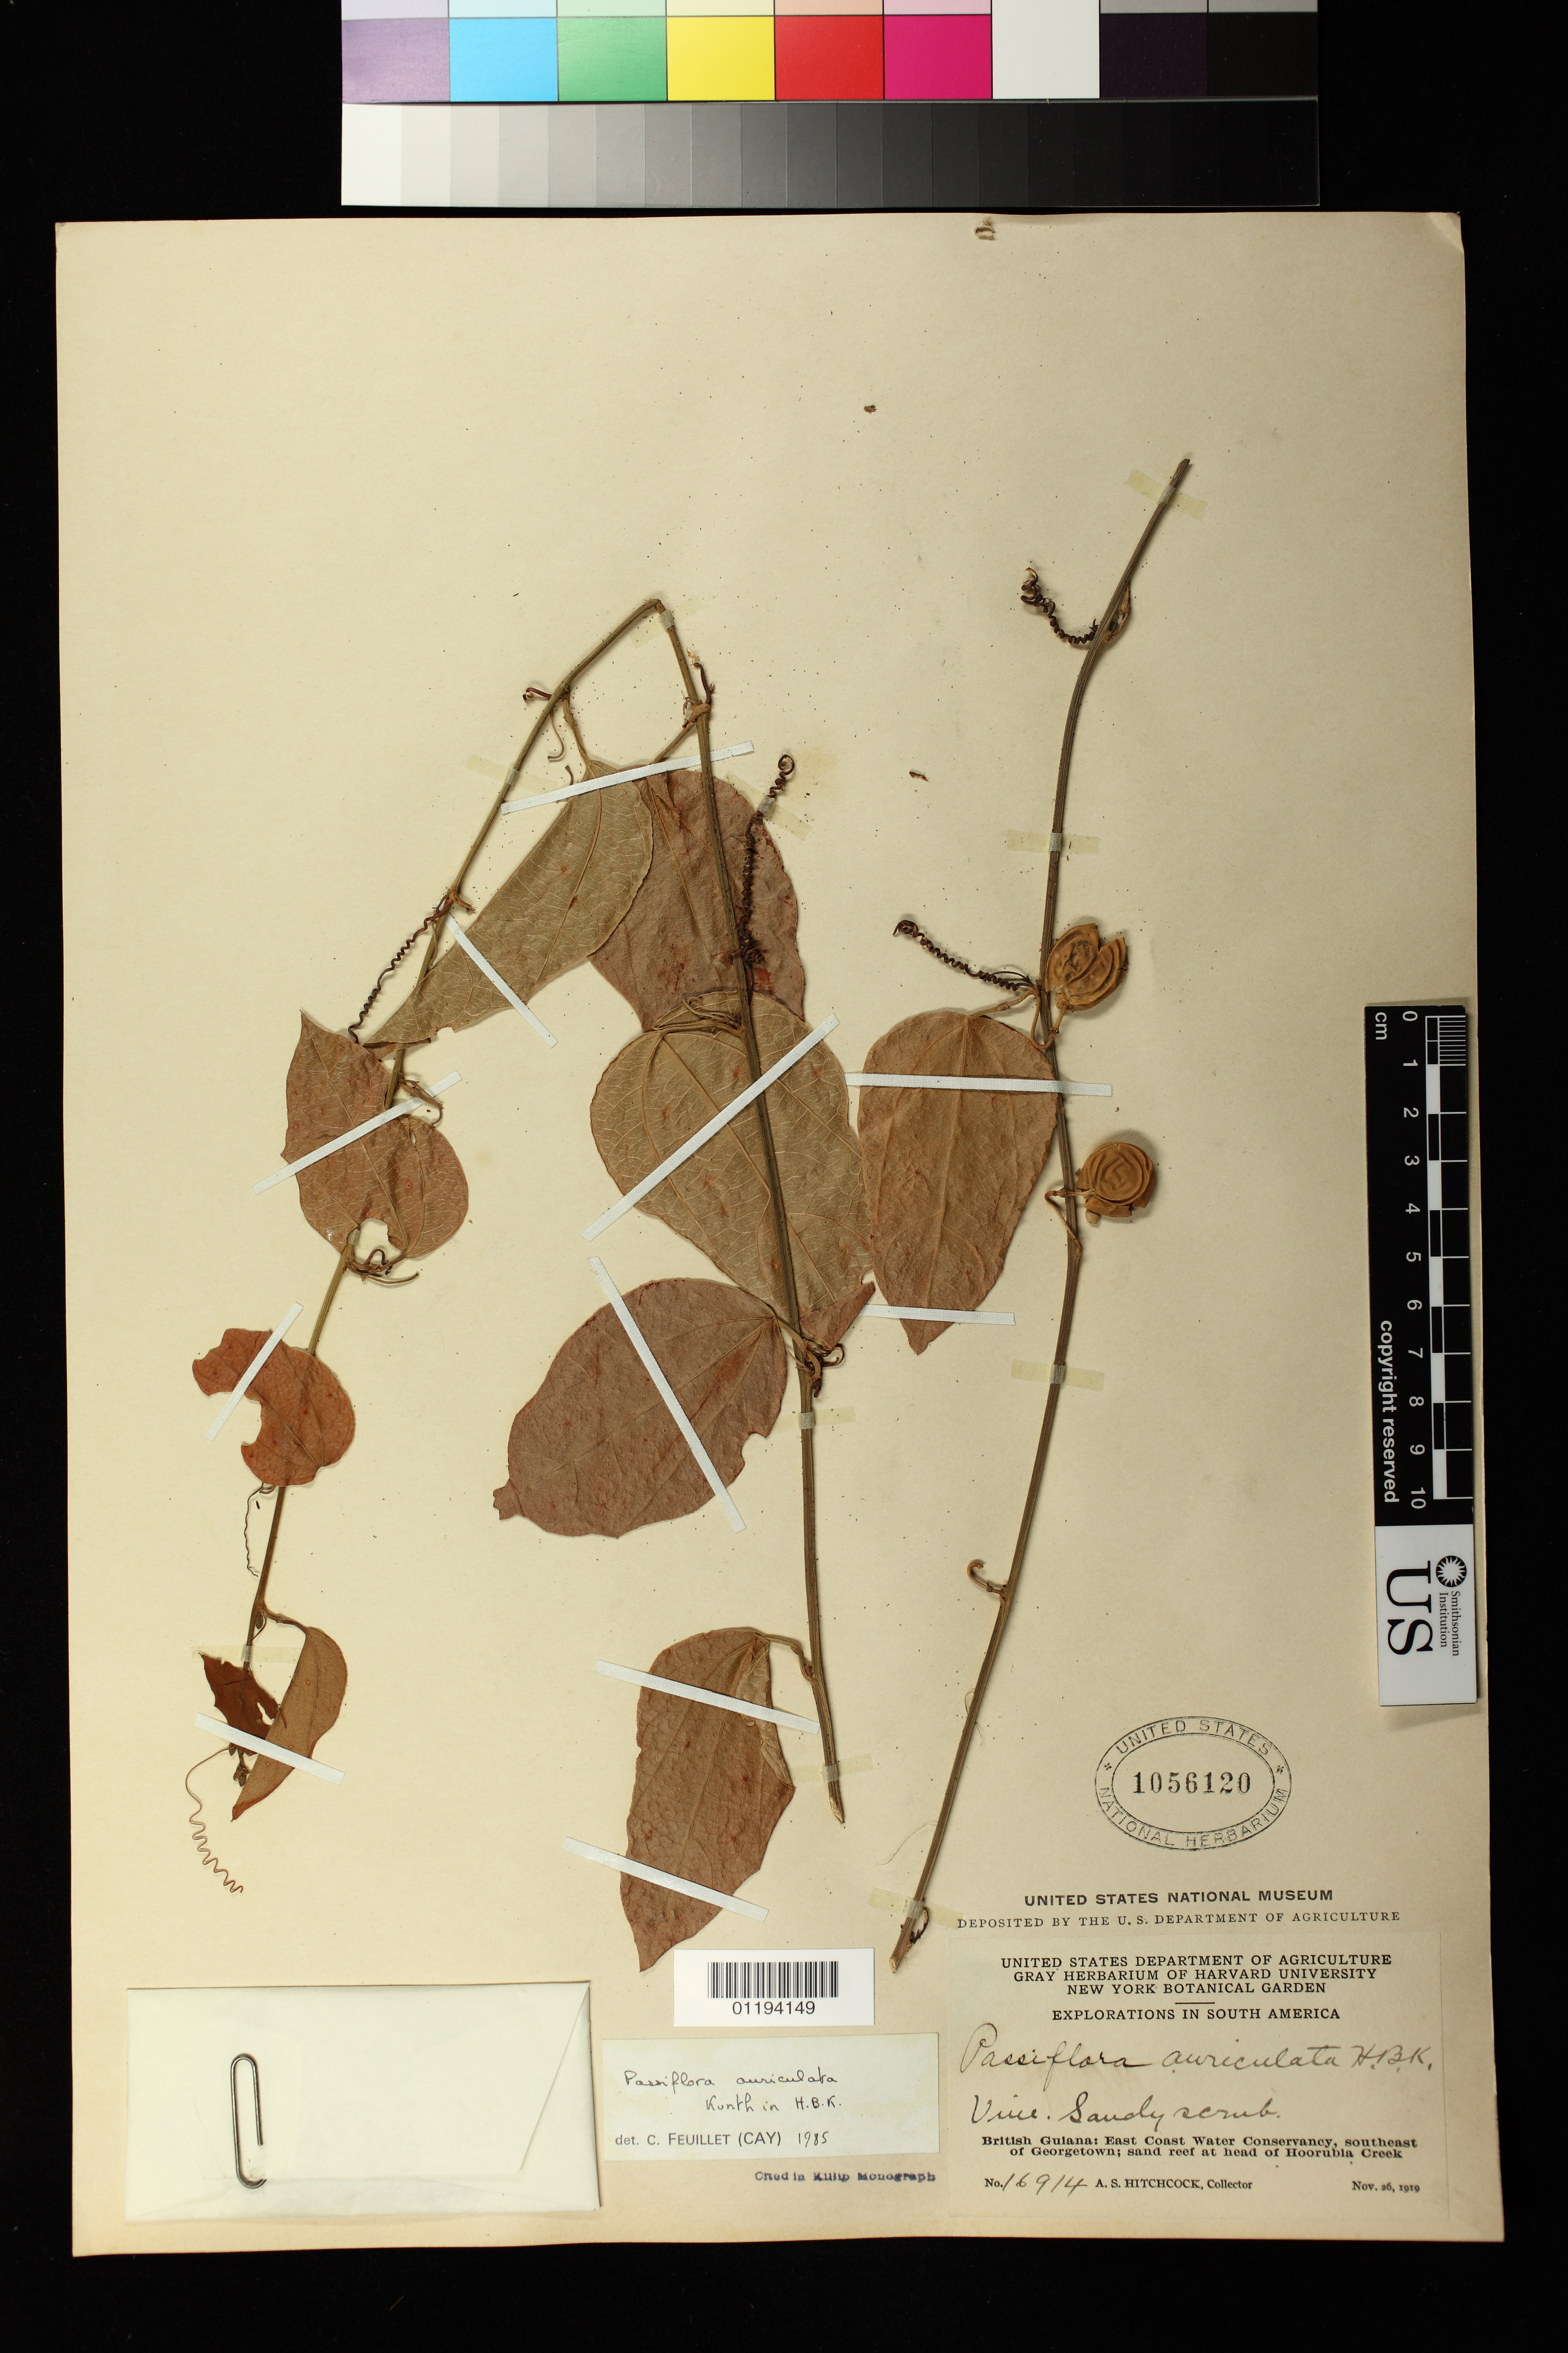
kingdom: Plantae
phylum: Tracheophyta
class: Magnoliopsida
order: Malpighiales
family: Passifloraceae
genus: Passiflora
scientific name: Passiflora auriculata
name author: Kunth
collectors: A. S. Hitchcock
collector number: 16914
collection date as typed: Nov 26 1919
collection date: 1919-11-26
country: Guyana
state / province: Demerara-Mahaica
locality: East Coast Water Conservancy, southeast of Georgetown; sand reef at head of Hoorubia Creek.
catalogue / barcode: US 1056120